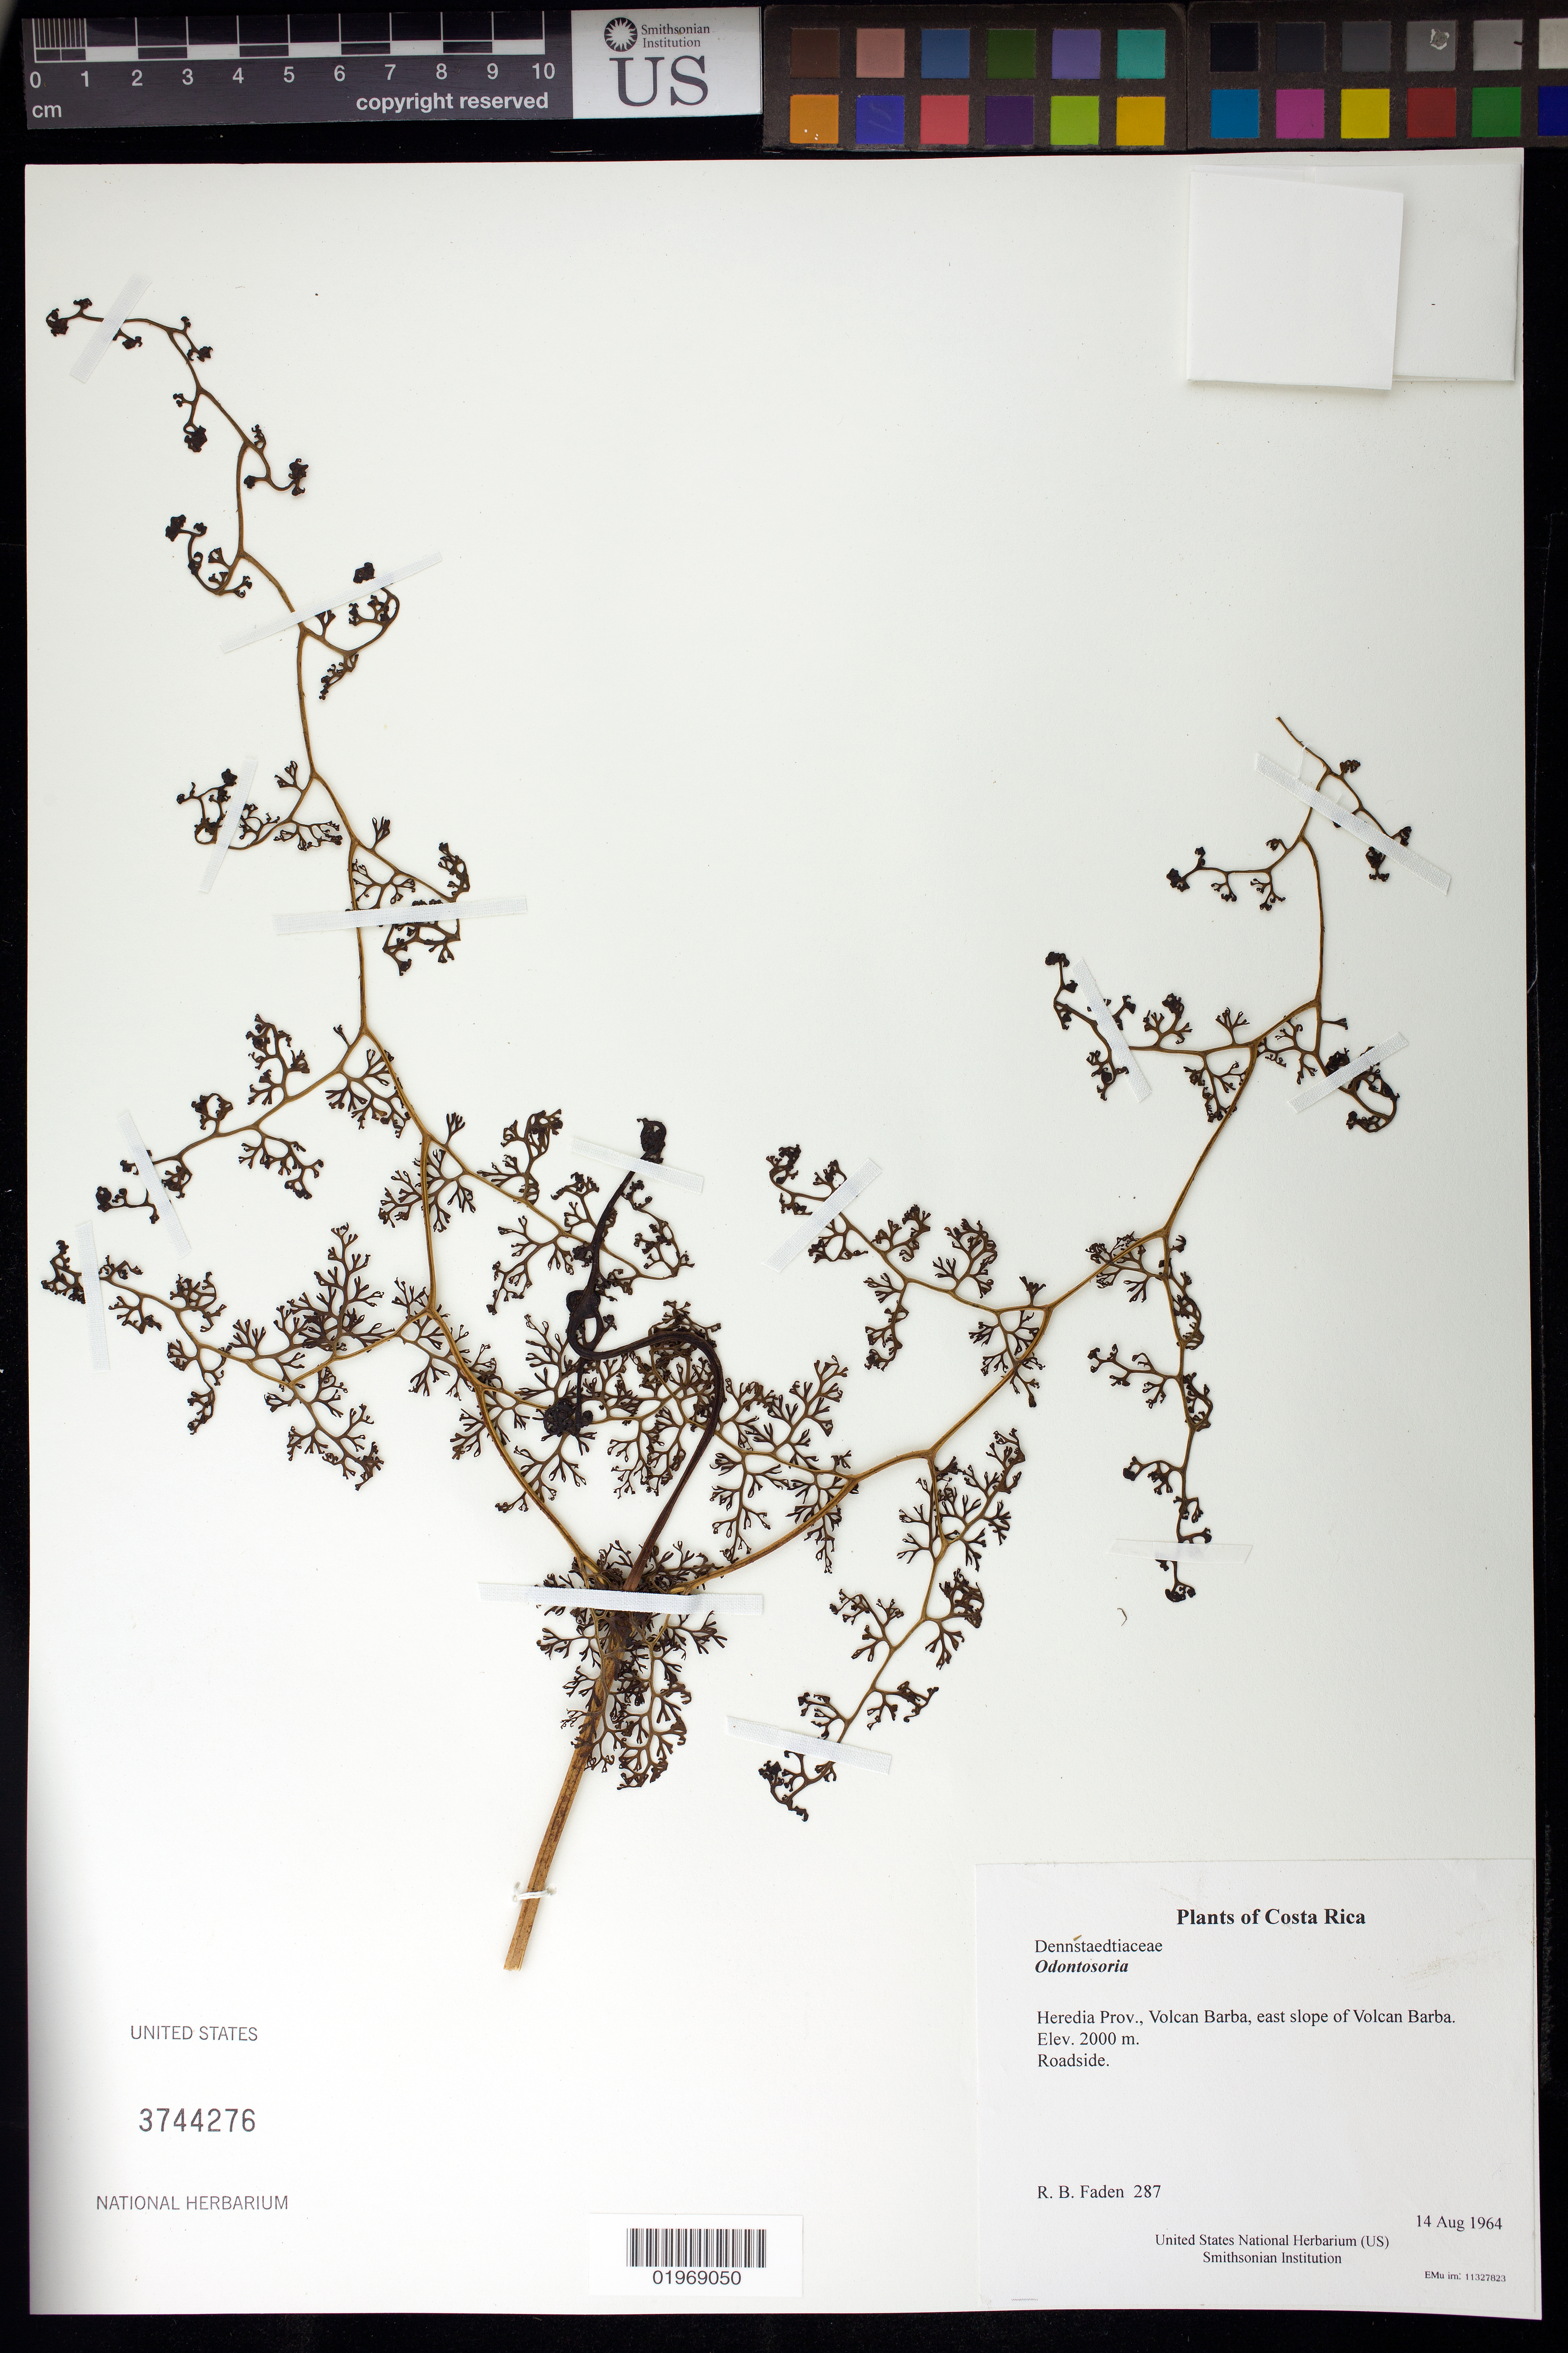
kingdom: Plantae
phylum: Tracheophyta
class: Polypodiopsida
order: Polypodiales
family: Lindsaeaceae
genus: Odontosoria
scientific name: Odontosoria sp.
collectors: R. B. Faden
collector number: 287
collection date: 1964-08-14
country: Costa Rica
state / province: Heredia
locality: Volcan Barba, east slope of Volcan Barba.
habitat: Roadside.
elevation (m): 2000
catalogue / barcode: US 3744276